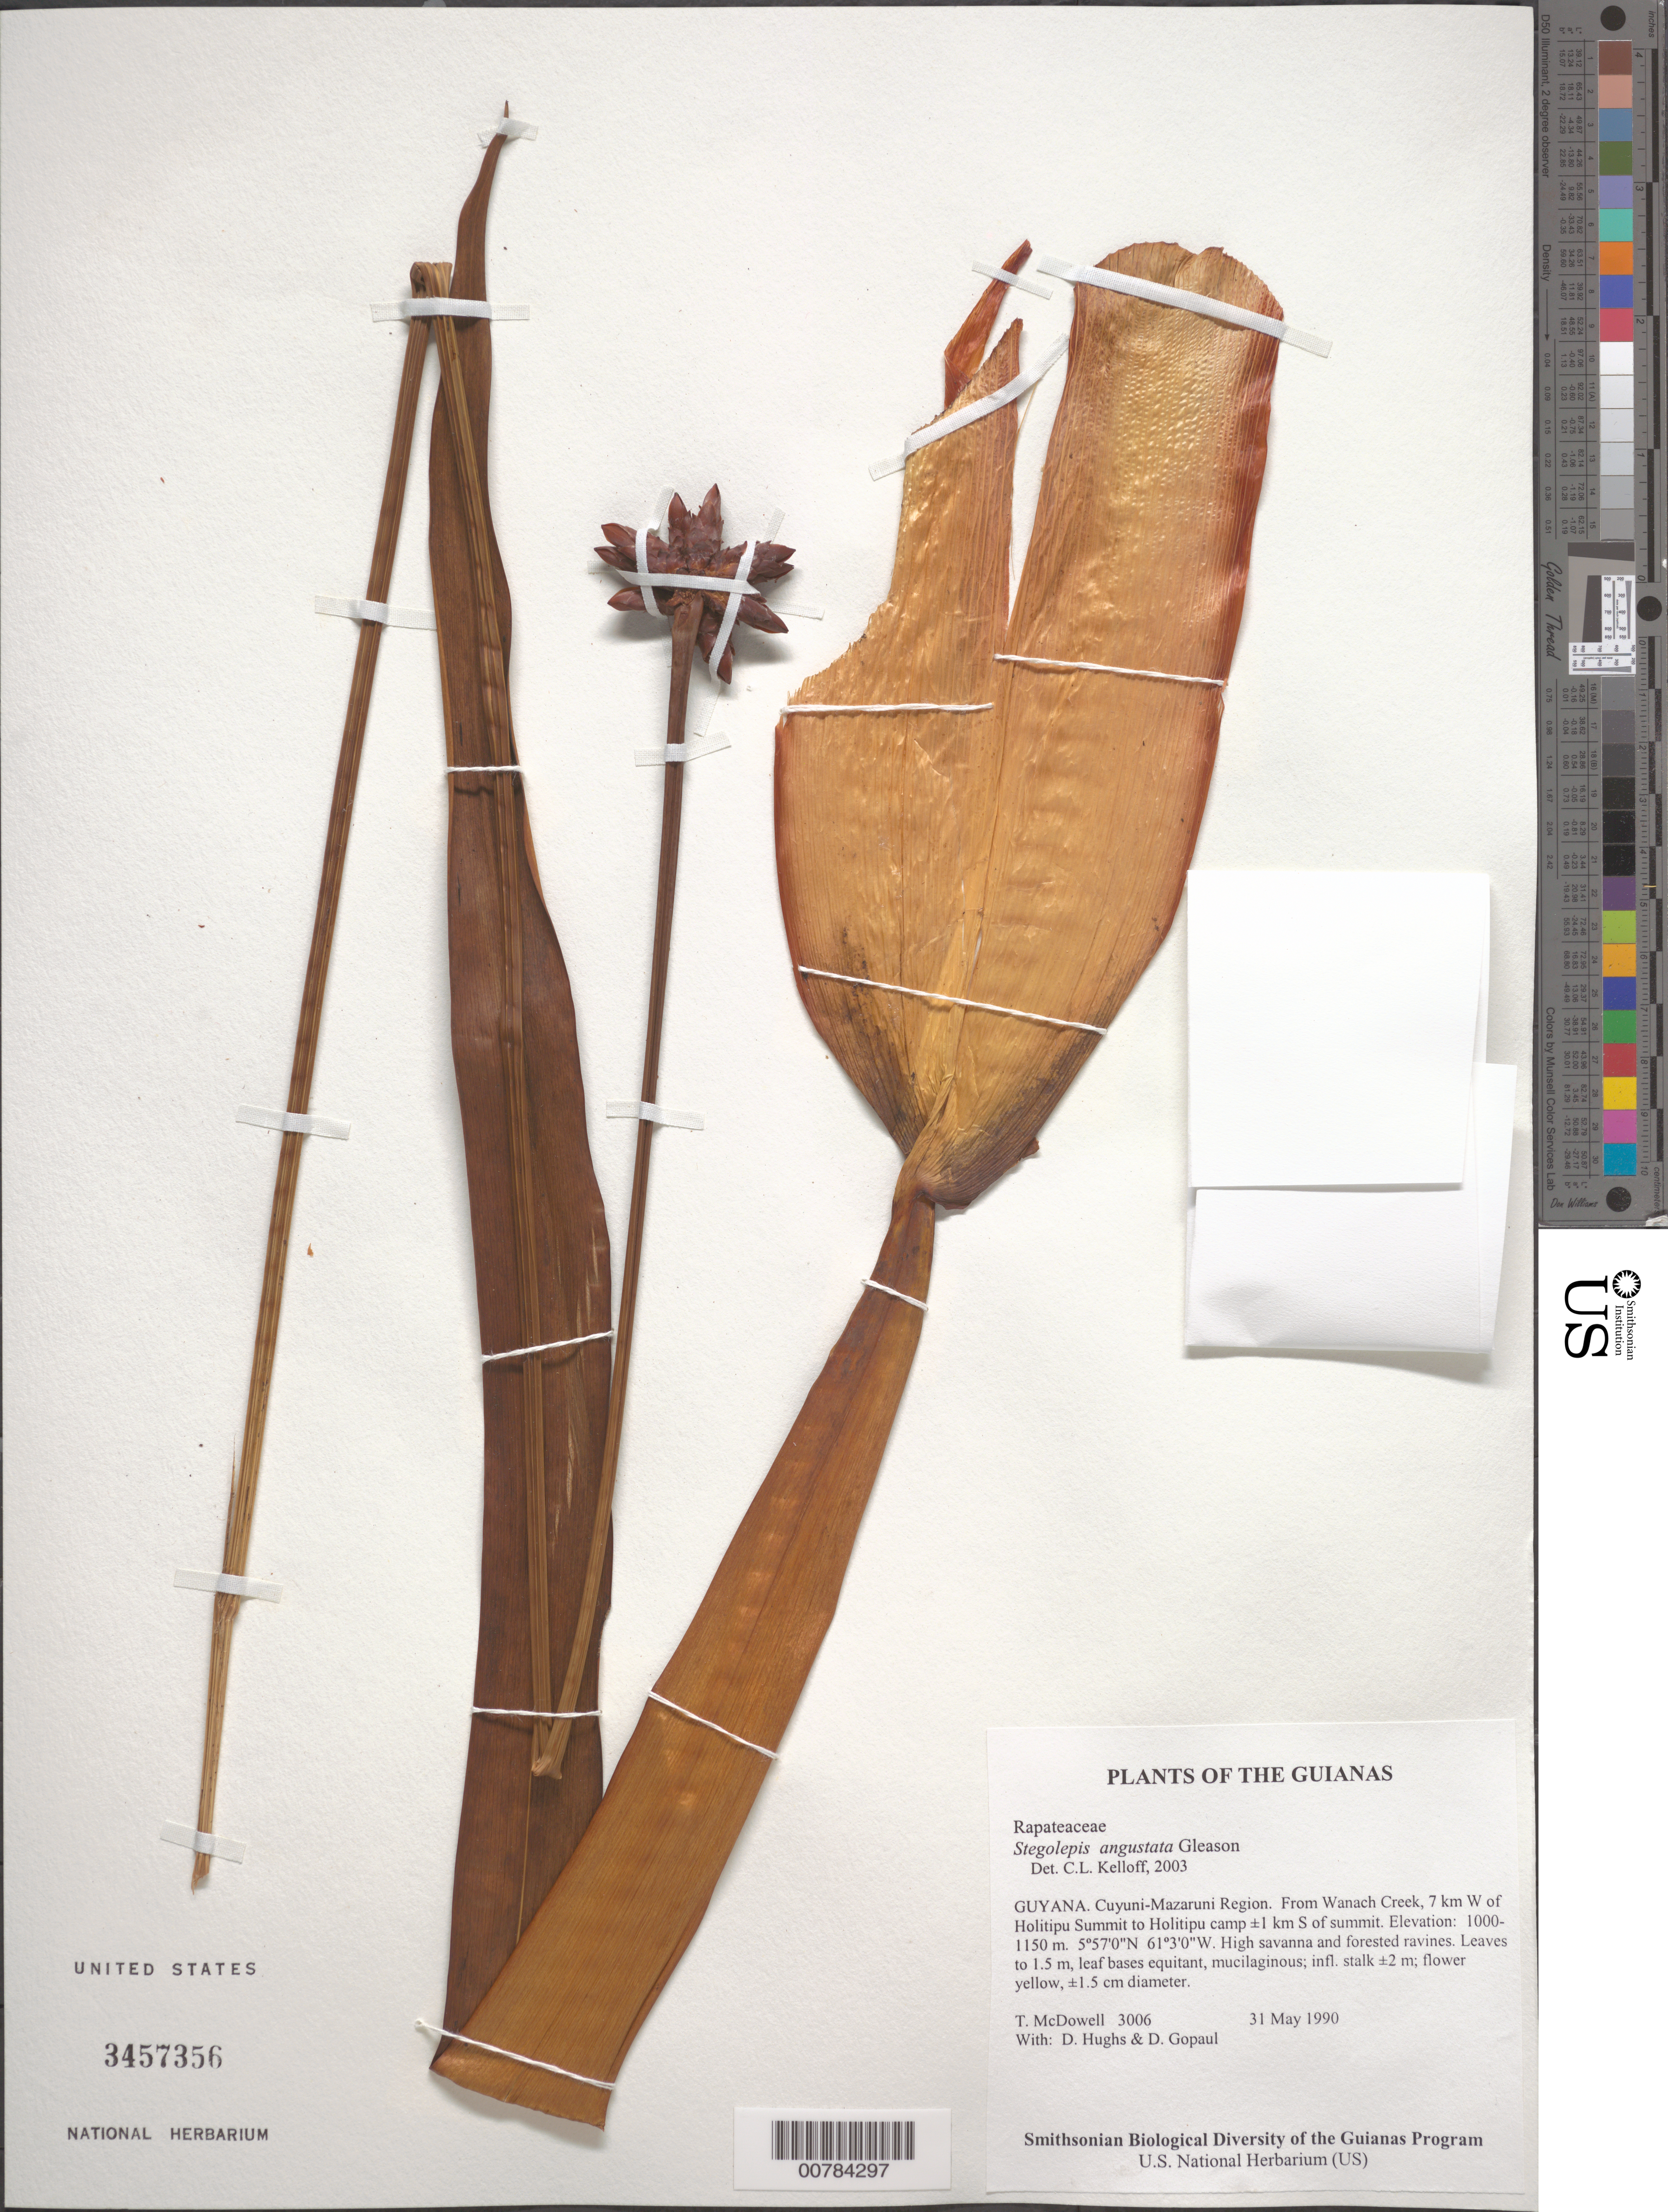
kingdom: Plantae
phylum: Tracheophyta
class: Liliopsida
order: Poales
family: Rapateaceae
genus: Stegolepis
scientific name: Stegolepis angustata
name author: Gleason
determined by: Kelloff, Carol L., (US), Smithsonian Institution - National Museum of Natural History (UNITED STATES)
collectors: T. McDowell, D. Hughs & D. Gopaul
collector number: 3006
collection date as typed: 31 May 1990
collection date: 1990-05-31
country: Guyana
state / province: Cuyuni-Mazaruni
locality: From Wanach Creek, 7 km W of Holitipu Summit to Holitipu camp ±1 km S of summit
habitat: High savanna and forested ravines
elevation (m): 1000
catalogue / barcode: US 3457356